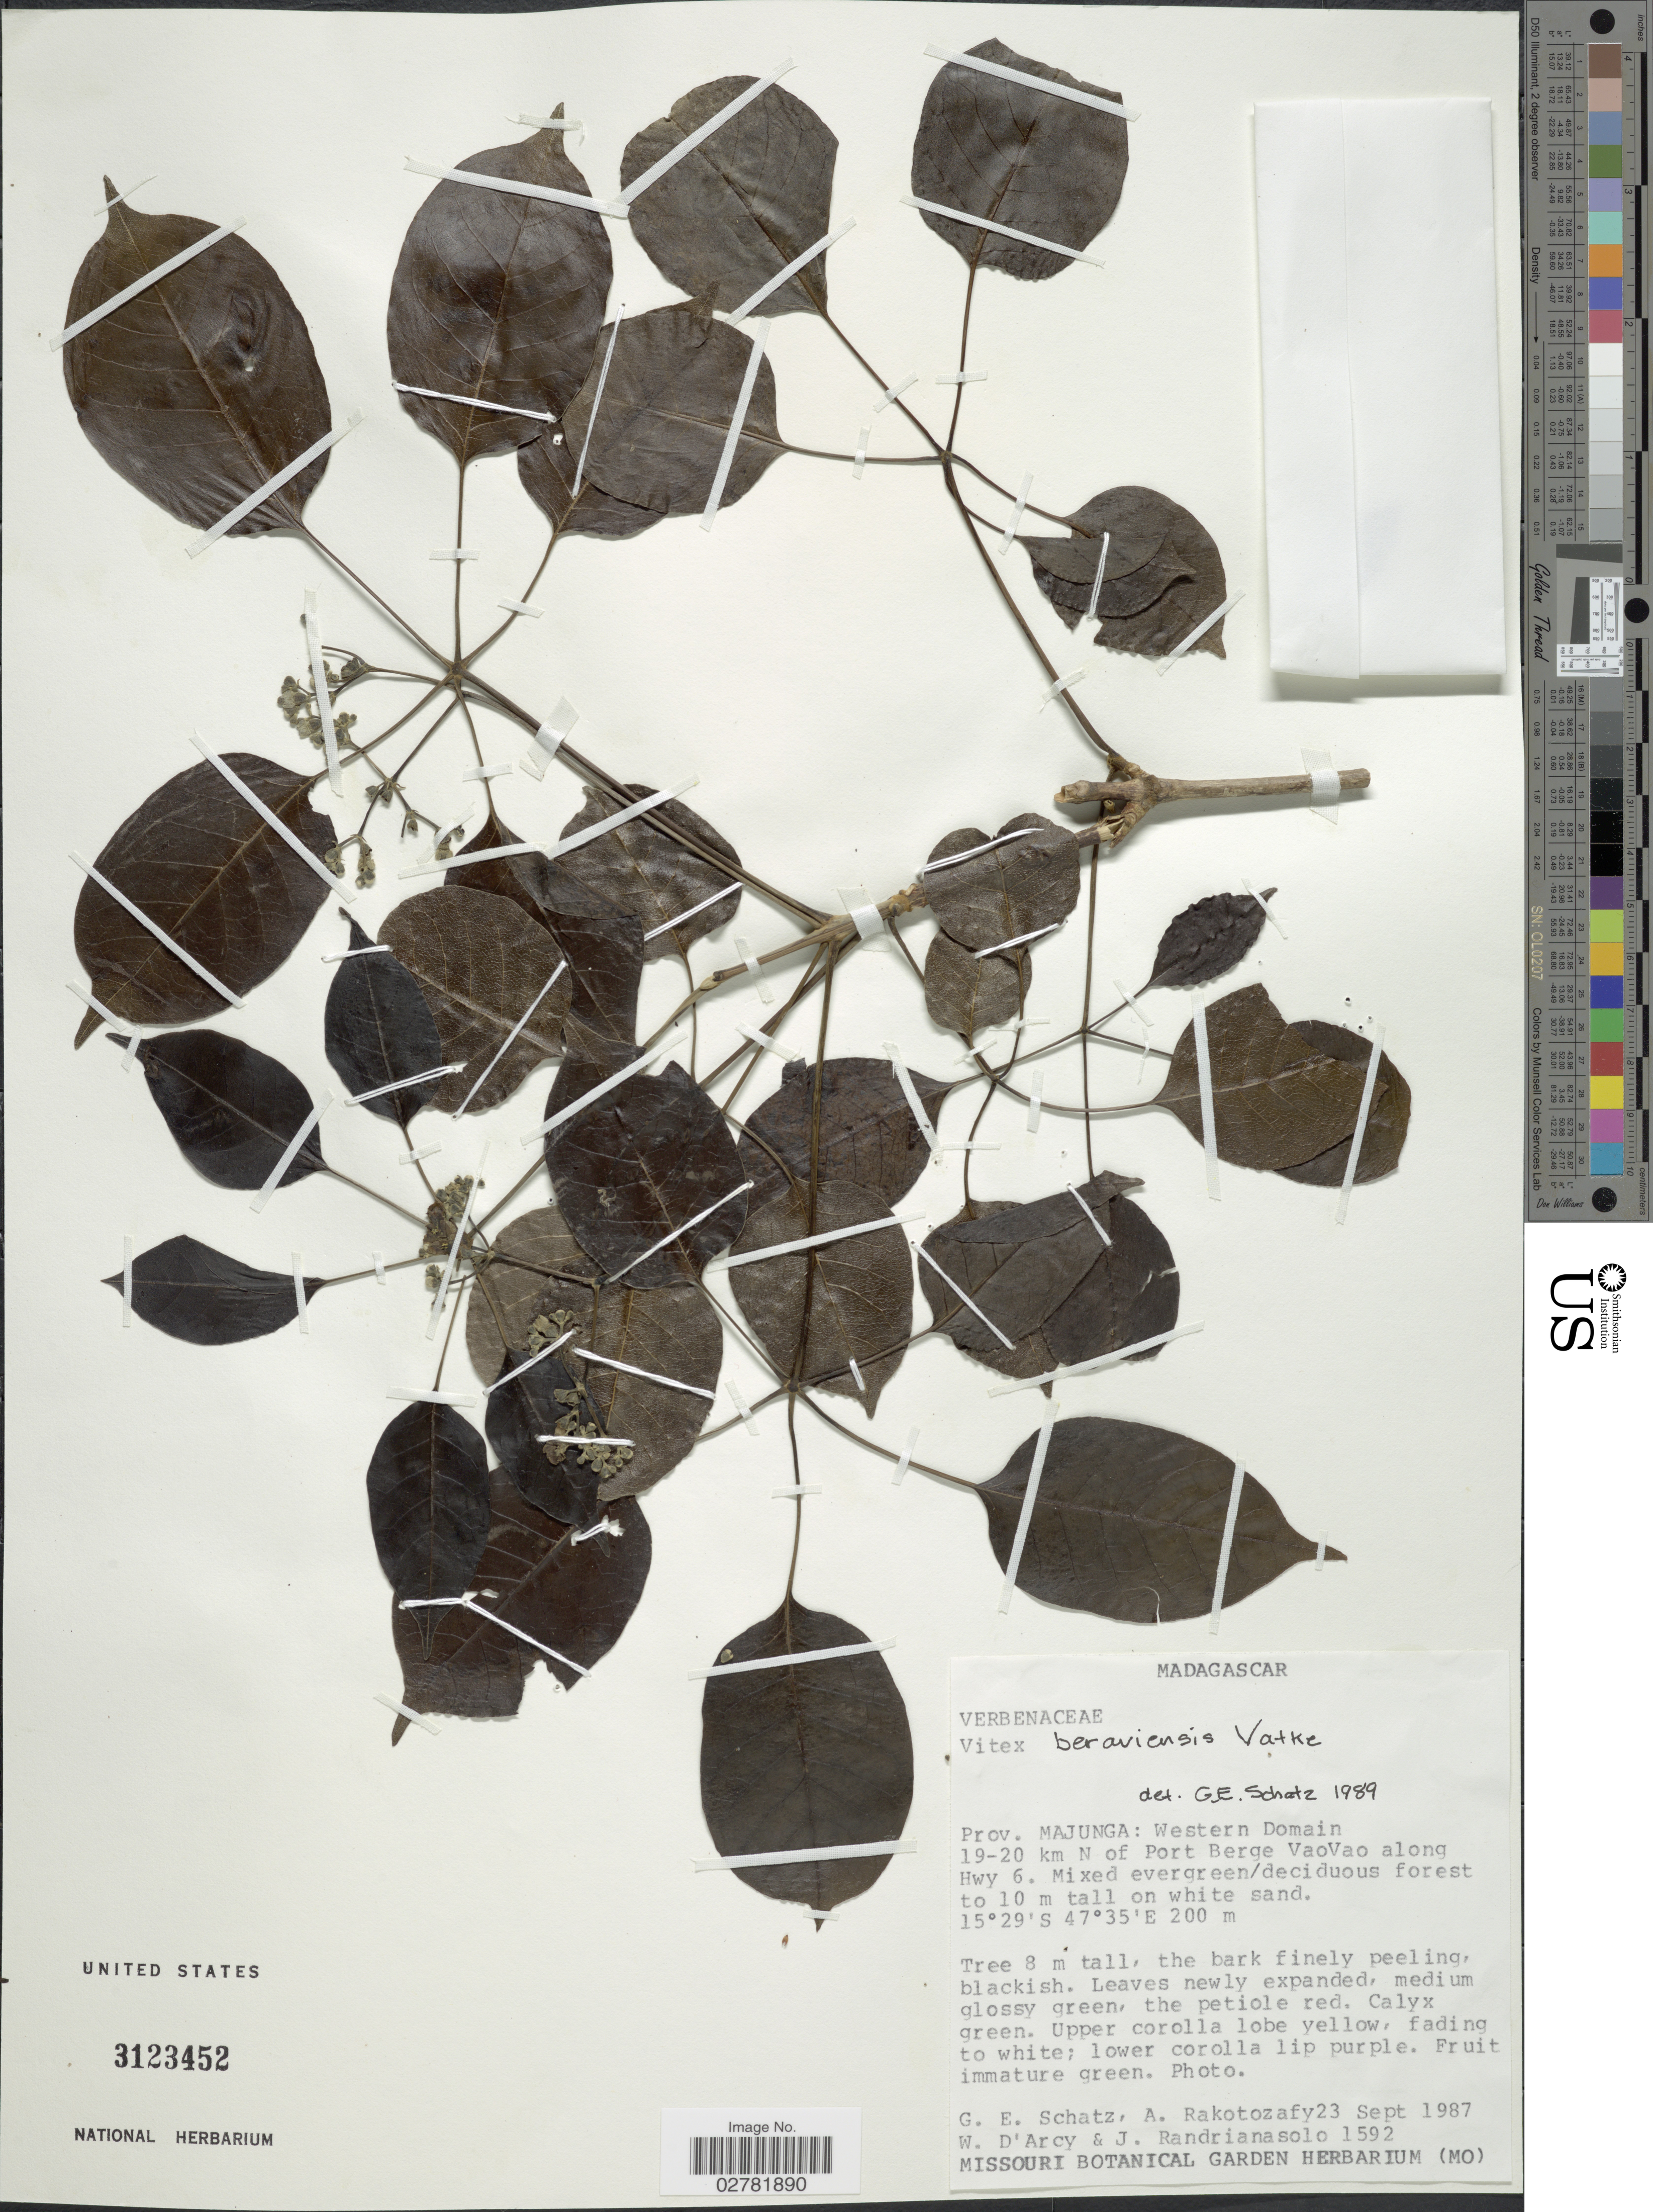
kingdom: Plantae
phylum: Tracheophyta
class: Magnoliopsida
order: Lamiales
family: Lamiaceae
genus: Vitex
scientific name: Vitex beraviensis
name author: Vatke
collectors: G. Schatz, A. Rakotozafy, W. G. D'Arcy & J. Randrianasolo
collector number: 1592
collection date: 1987-09-23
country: Madagascar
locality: Prov. Majunga: Western Domain 19-20 km N of Port Berge VaoVao along Hwy 6.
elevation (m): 200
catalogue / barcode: US 3123452